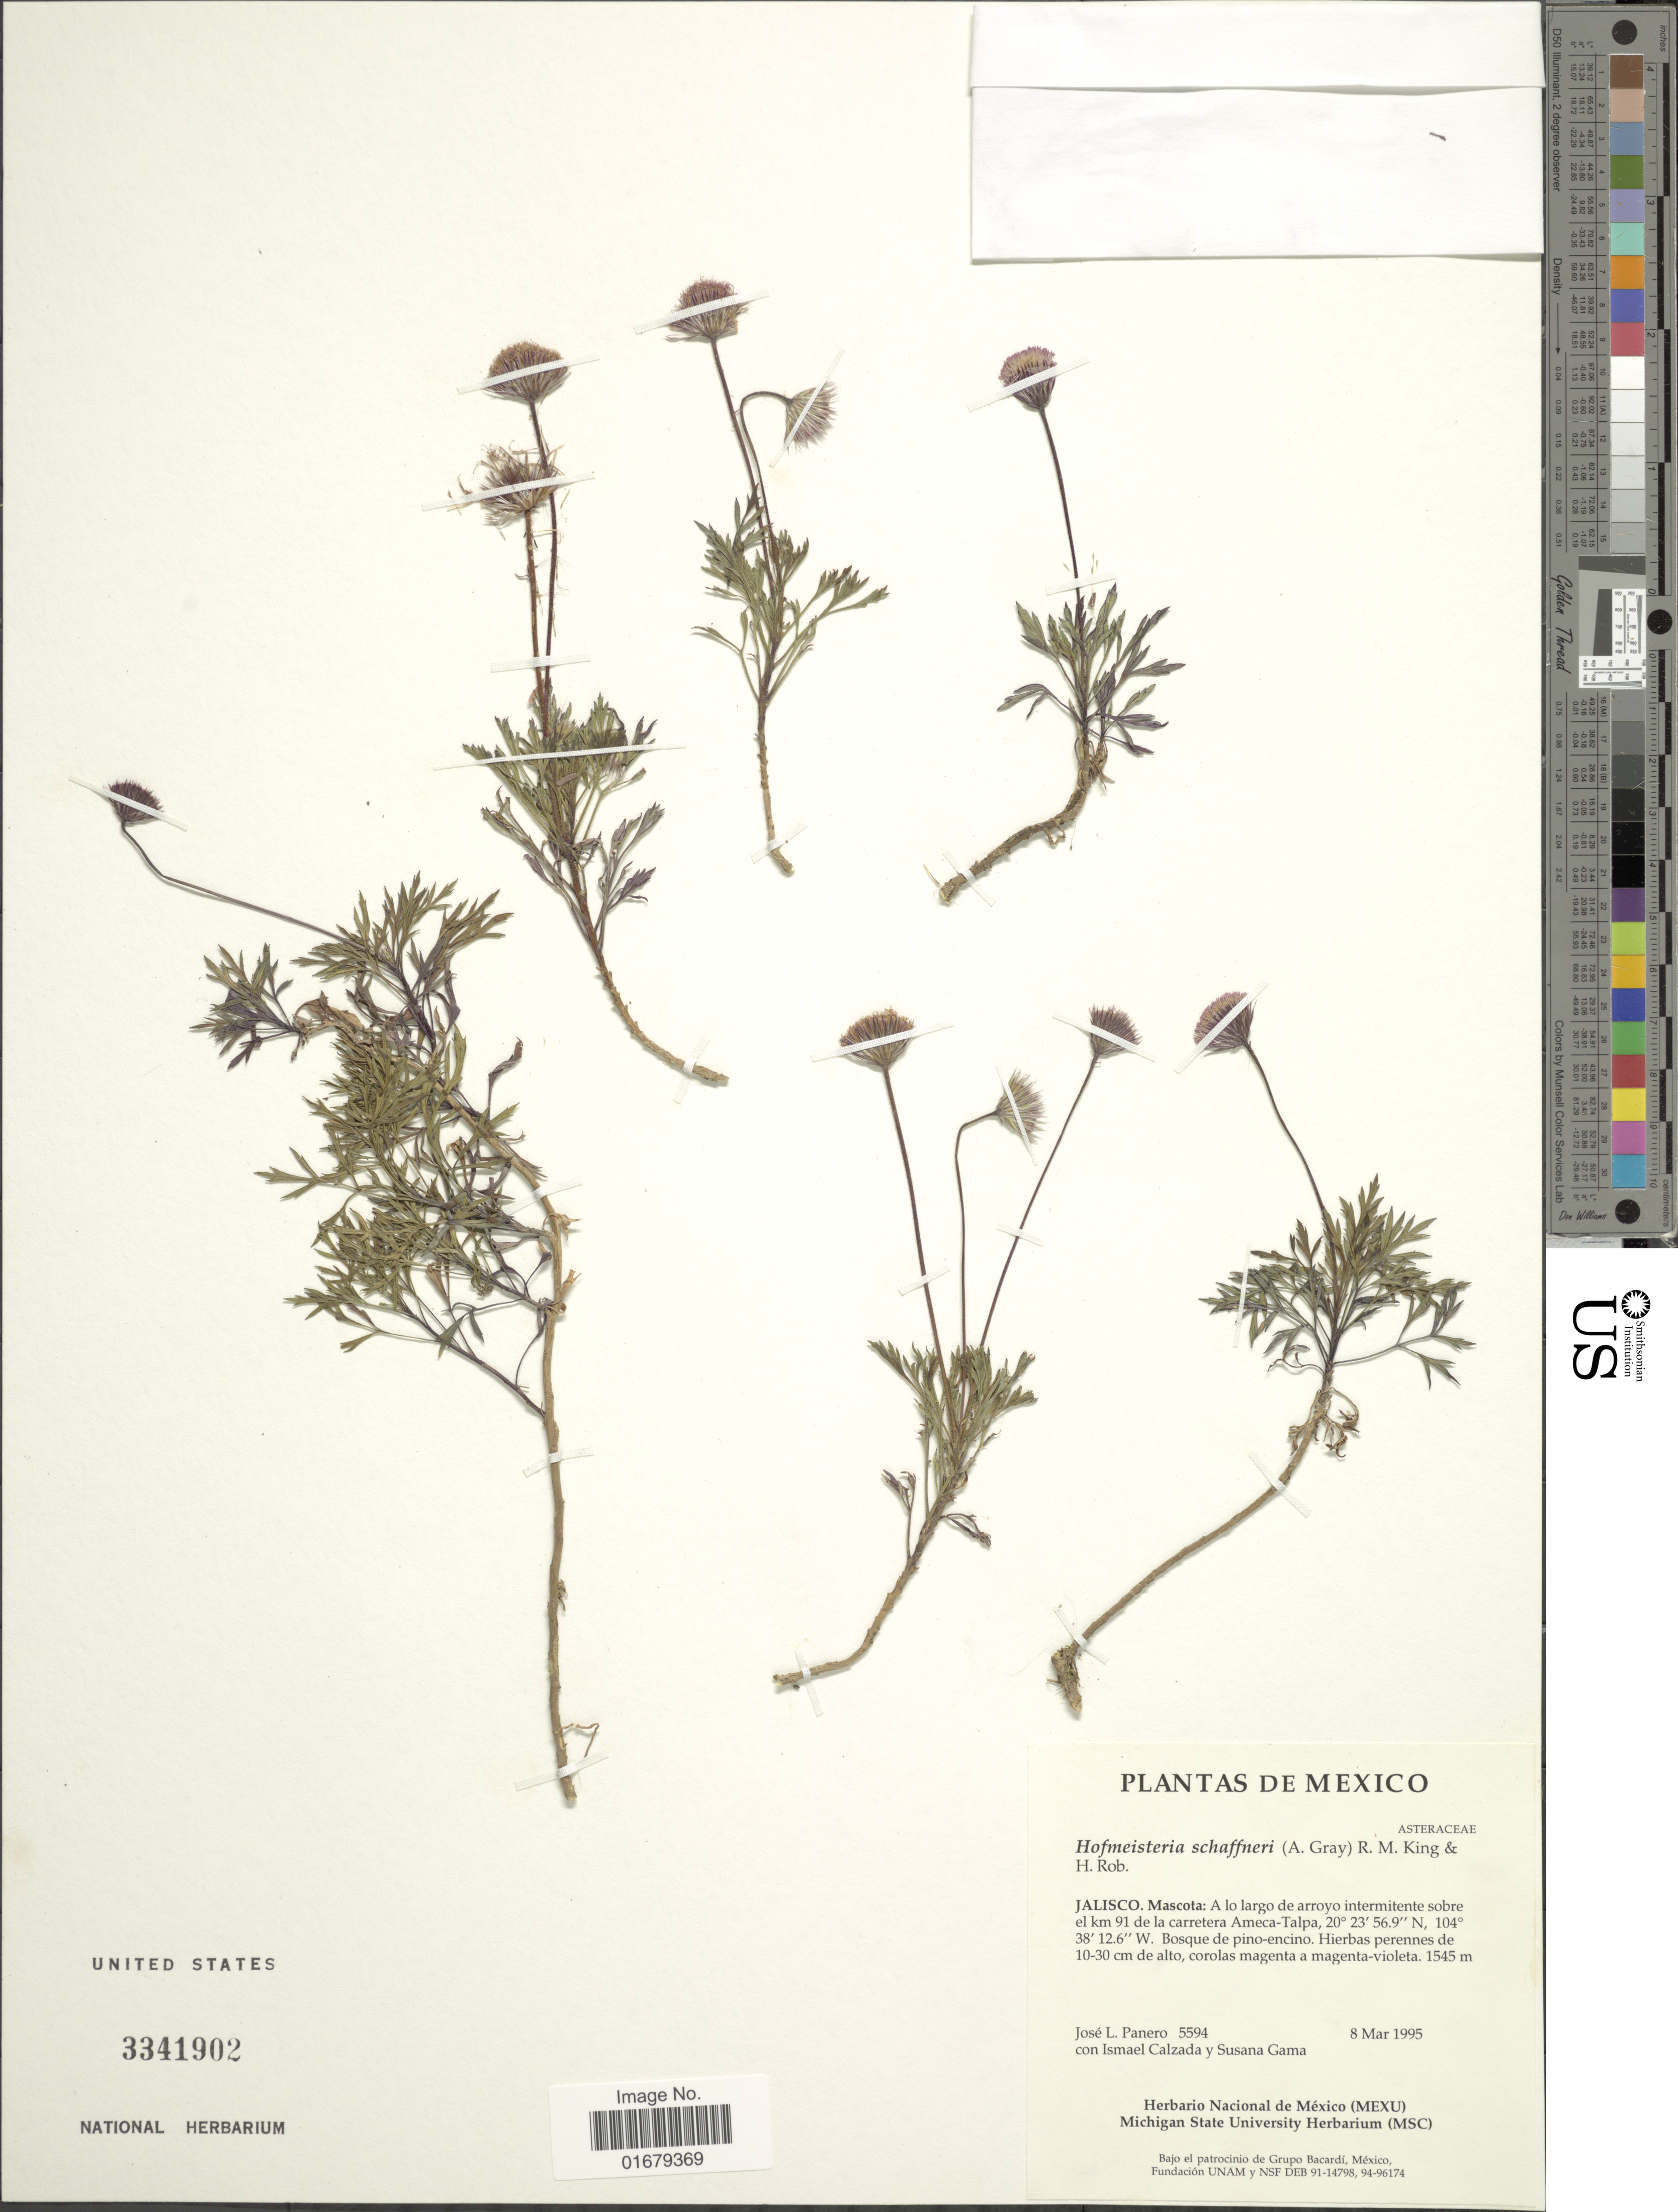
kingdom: Plantae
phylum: Tracheophyta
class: Magnoliopsida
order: Asterales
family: Asteraceae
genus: Hofmeisteria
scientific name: Hofmeisteria schaffneri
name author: (A. Gray) R.M. King & H. Rob.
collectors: J. L. Panero, I. Calzada & S. Gama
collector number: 5594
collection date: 1995-03-08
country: Mexico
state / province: Jalisco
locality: Moscota, A lo largo de arroyo, intermitente sobre el km 91 de la carretera Ameca - talpa.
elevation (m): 1545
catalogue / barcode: US 3341902